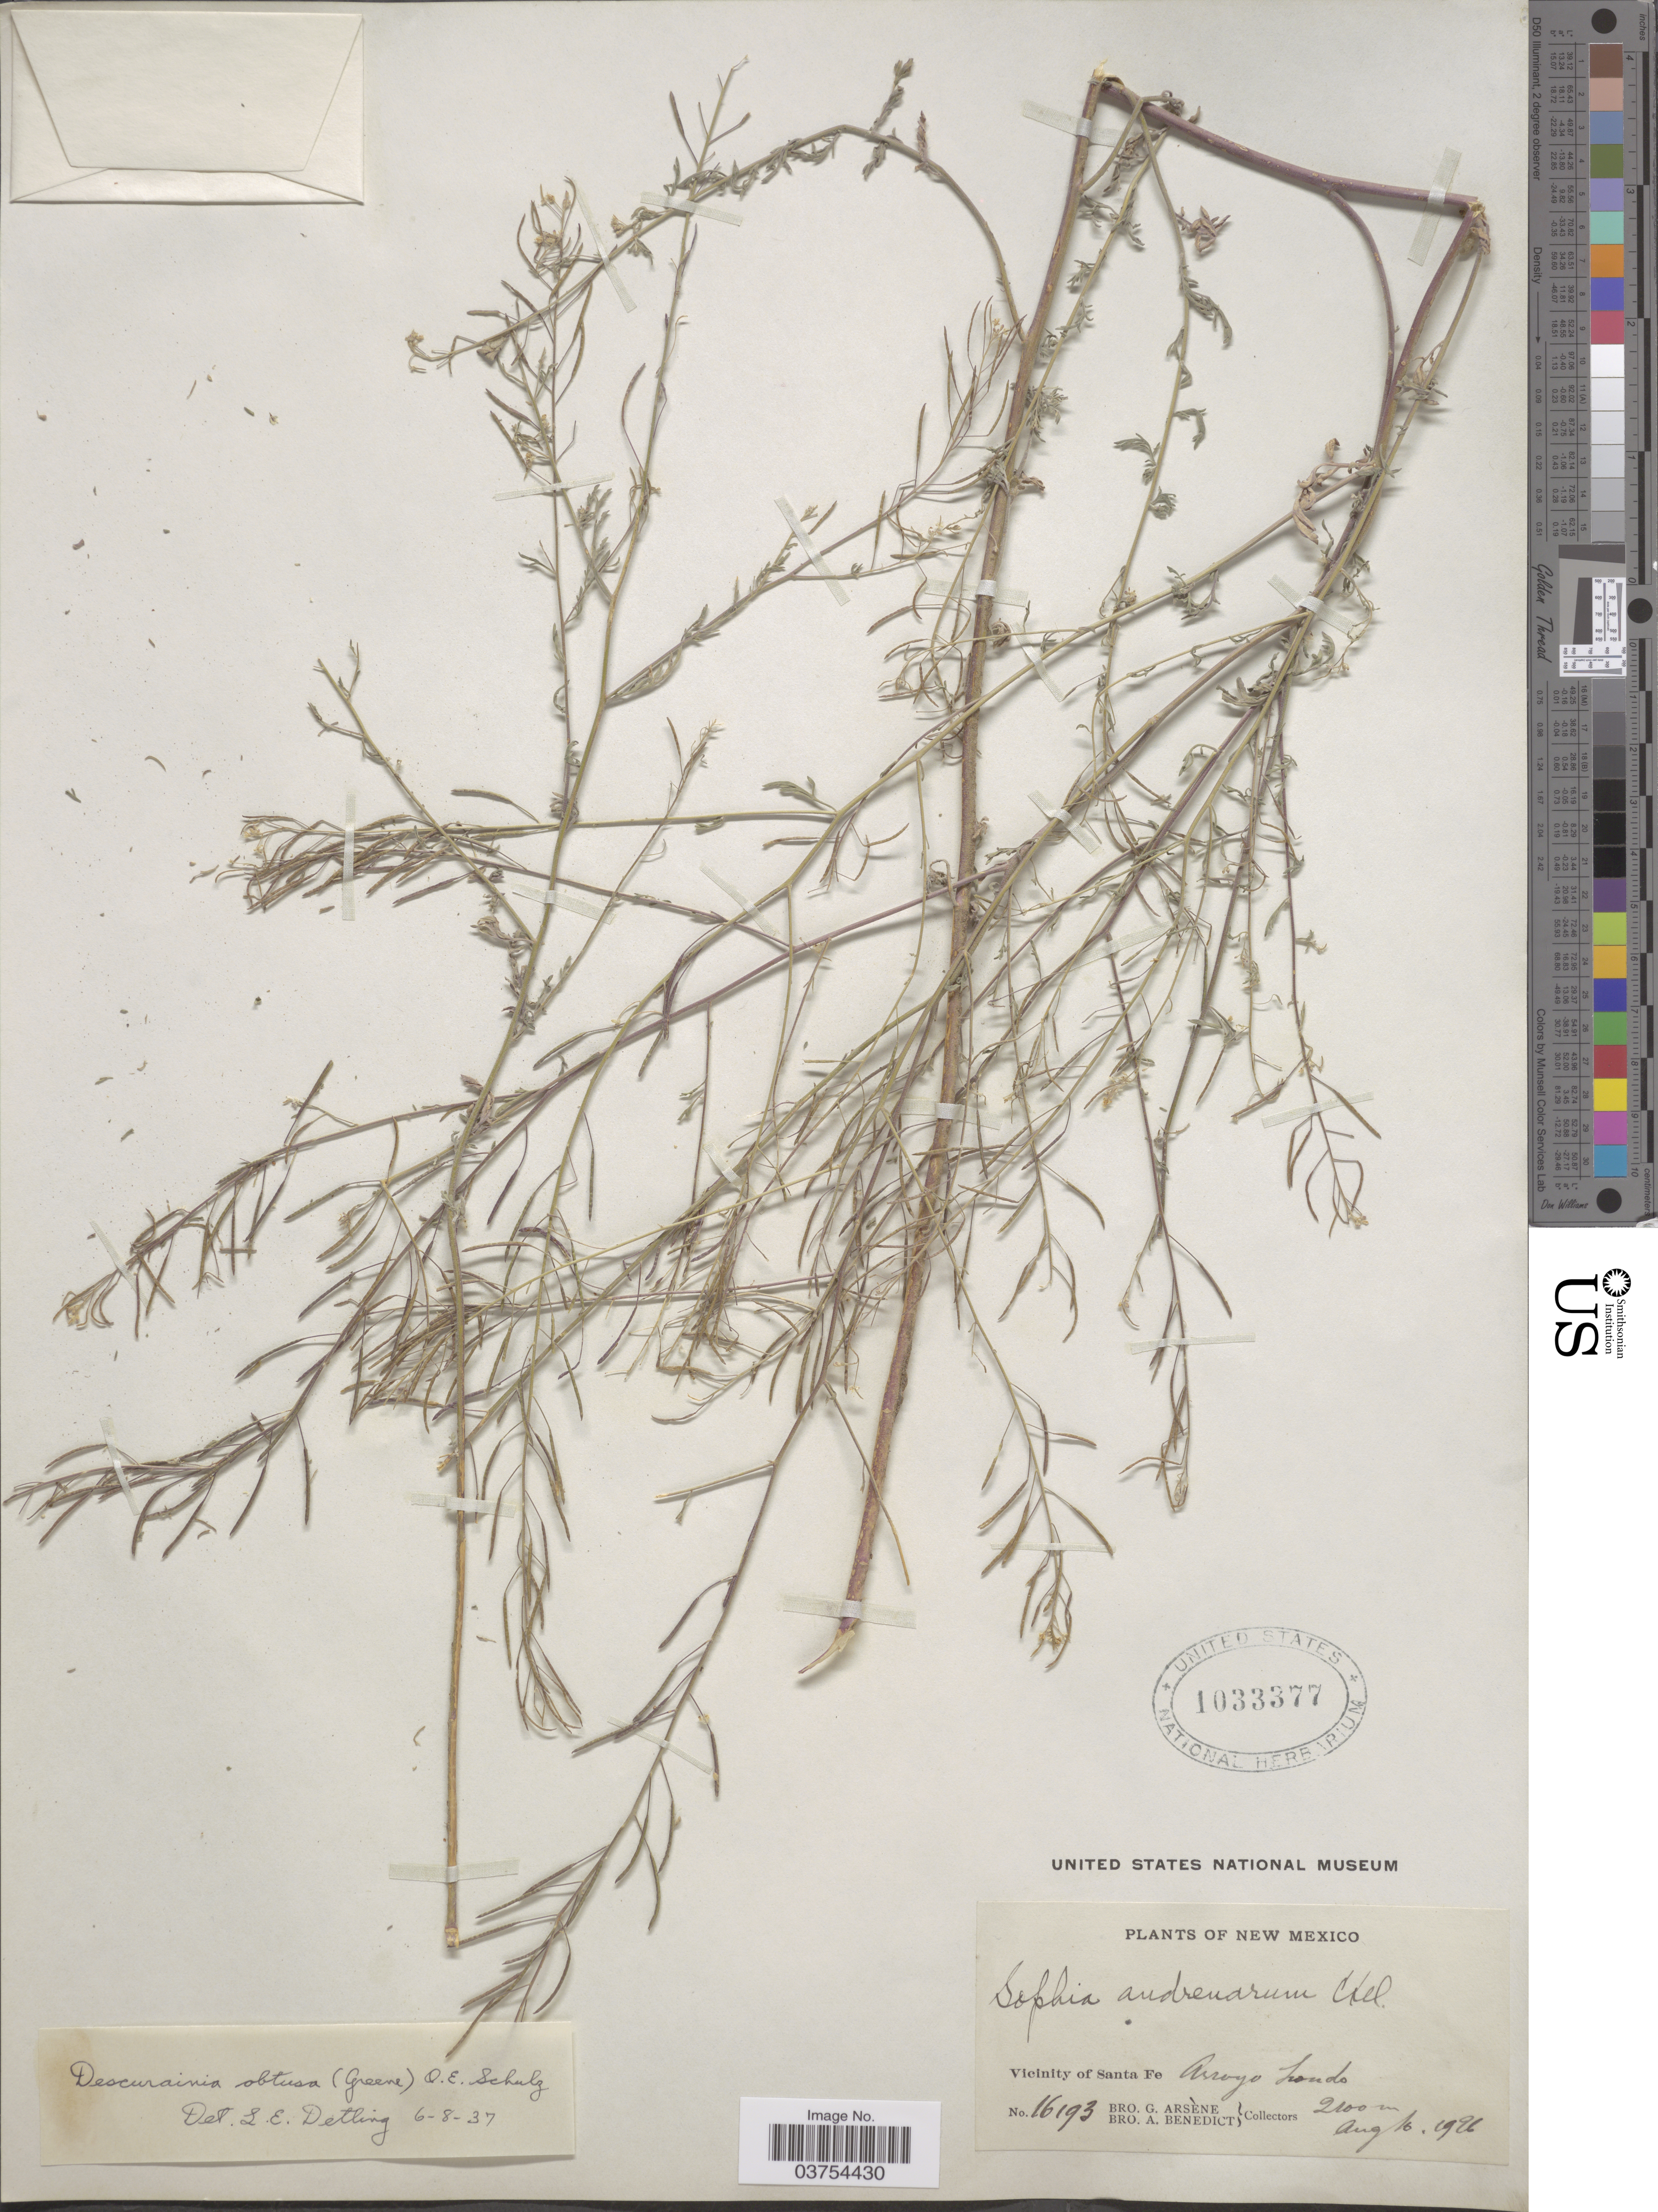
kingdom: Plantae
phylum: Tracheophyta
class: Magnoliopsida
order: Brassicales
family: Brassicaceae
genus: Descurainia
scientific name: Descurainia obtusa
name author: (Greene & C.A. Mey.) O.E. Schulz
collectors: Bro. G. Arsène & Bro. A. Benedict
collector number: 16193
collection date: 1996-08-10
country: United States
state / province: New Mexico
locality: Vicinity of Santa Fe. Arroyo Hondo.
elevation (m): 2100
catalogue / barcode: US 1033377